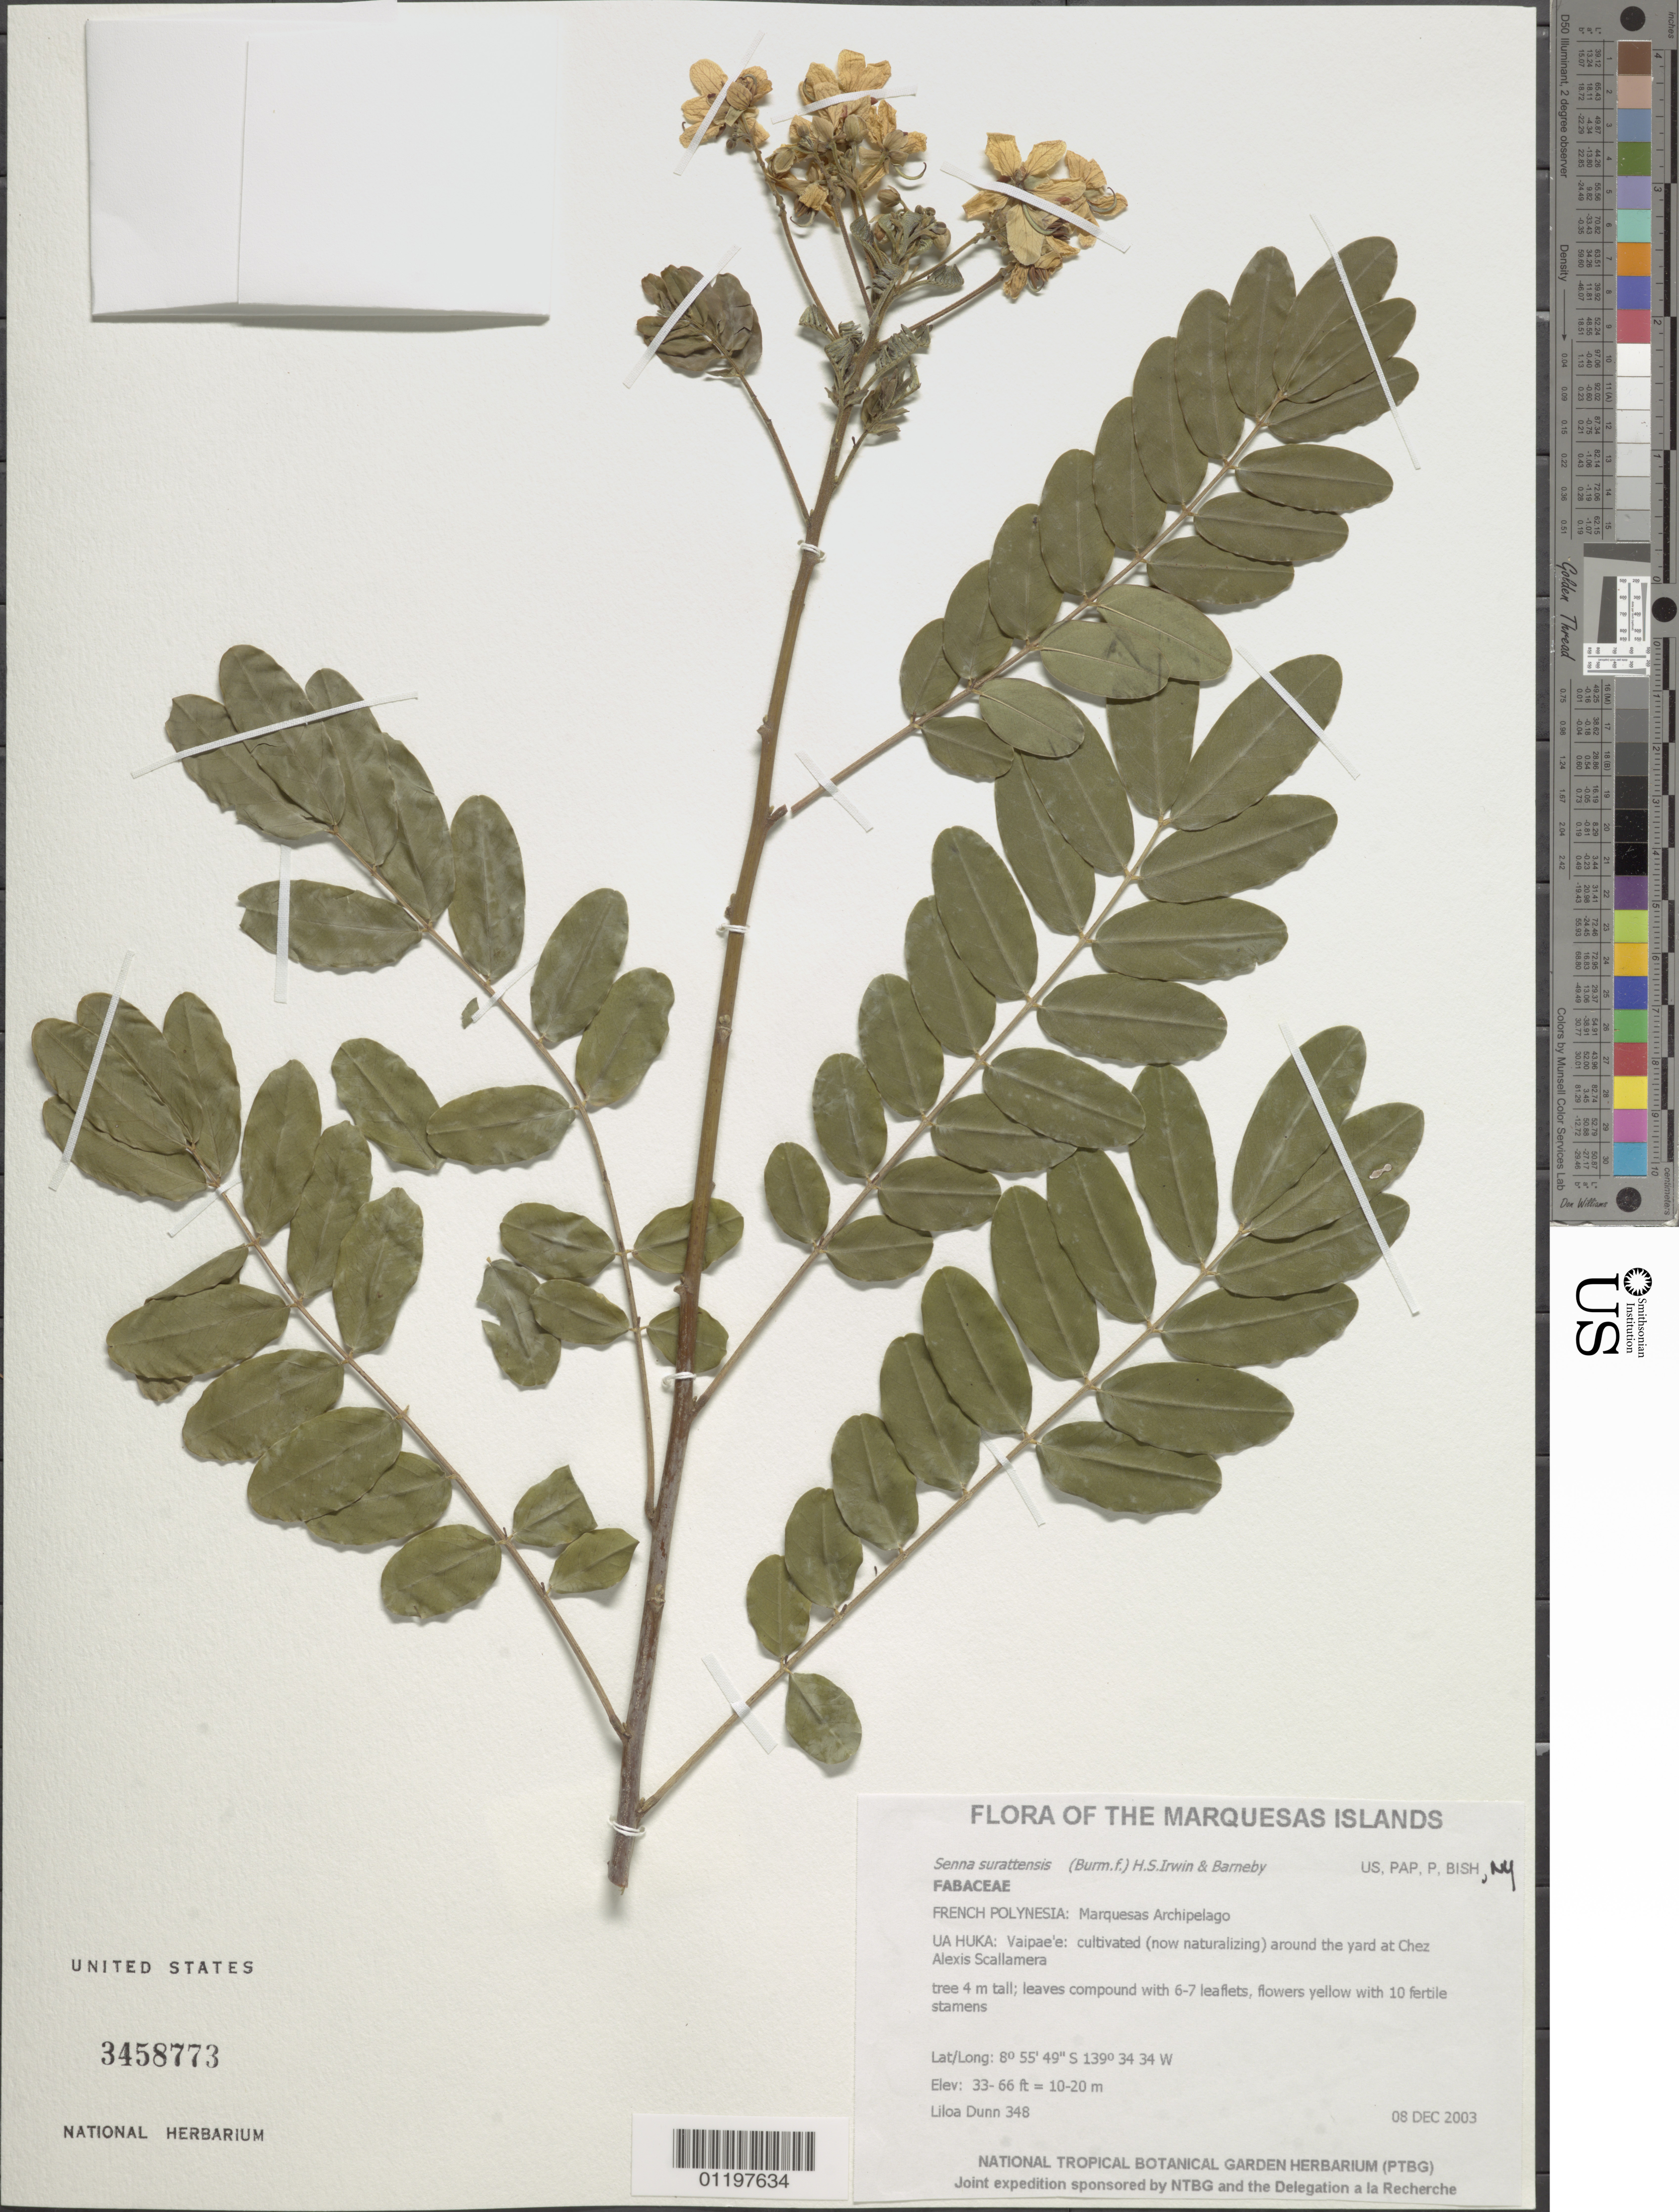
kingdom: Plantae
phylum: Tracheophyta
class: Magnoliopsida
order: Fabales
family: Fabaceae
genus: Senna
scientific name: Senna surattensis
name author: (Burm. f.) H.S. Irwin & Barneby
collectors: L. Dunn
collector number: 348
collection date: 2003-12-08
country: French Polynesia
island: Ua Huka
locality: Vaipae'e: cultivated (now naturalizing) around the yard at Chez Alexis Scallamera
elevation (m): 10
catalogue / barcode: US 3458773